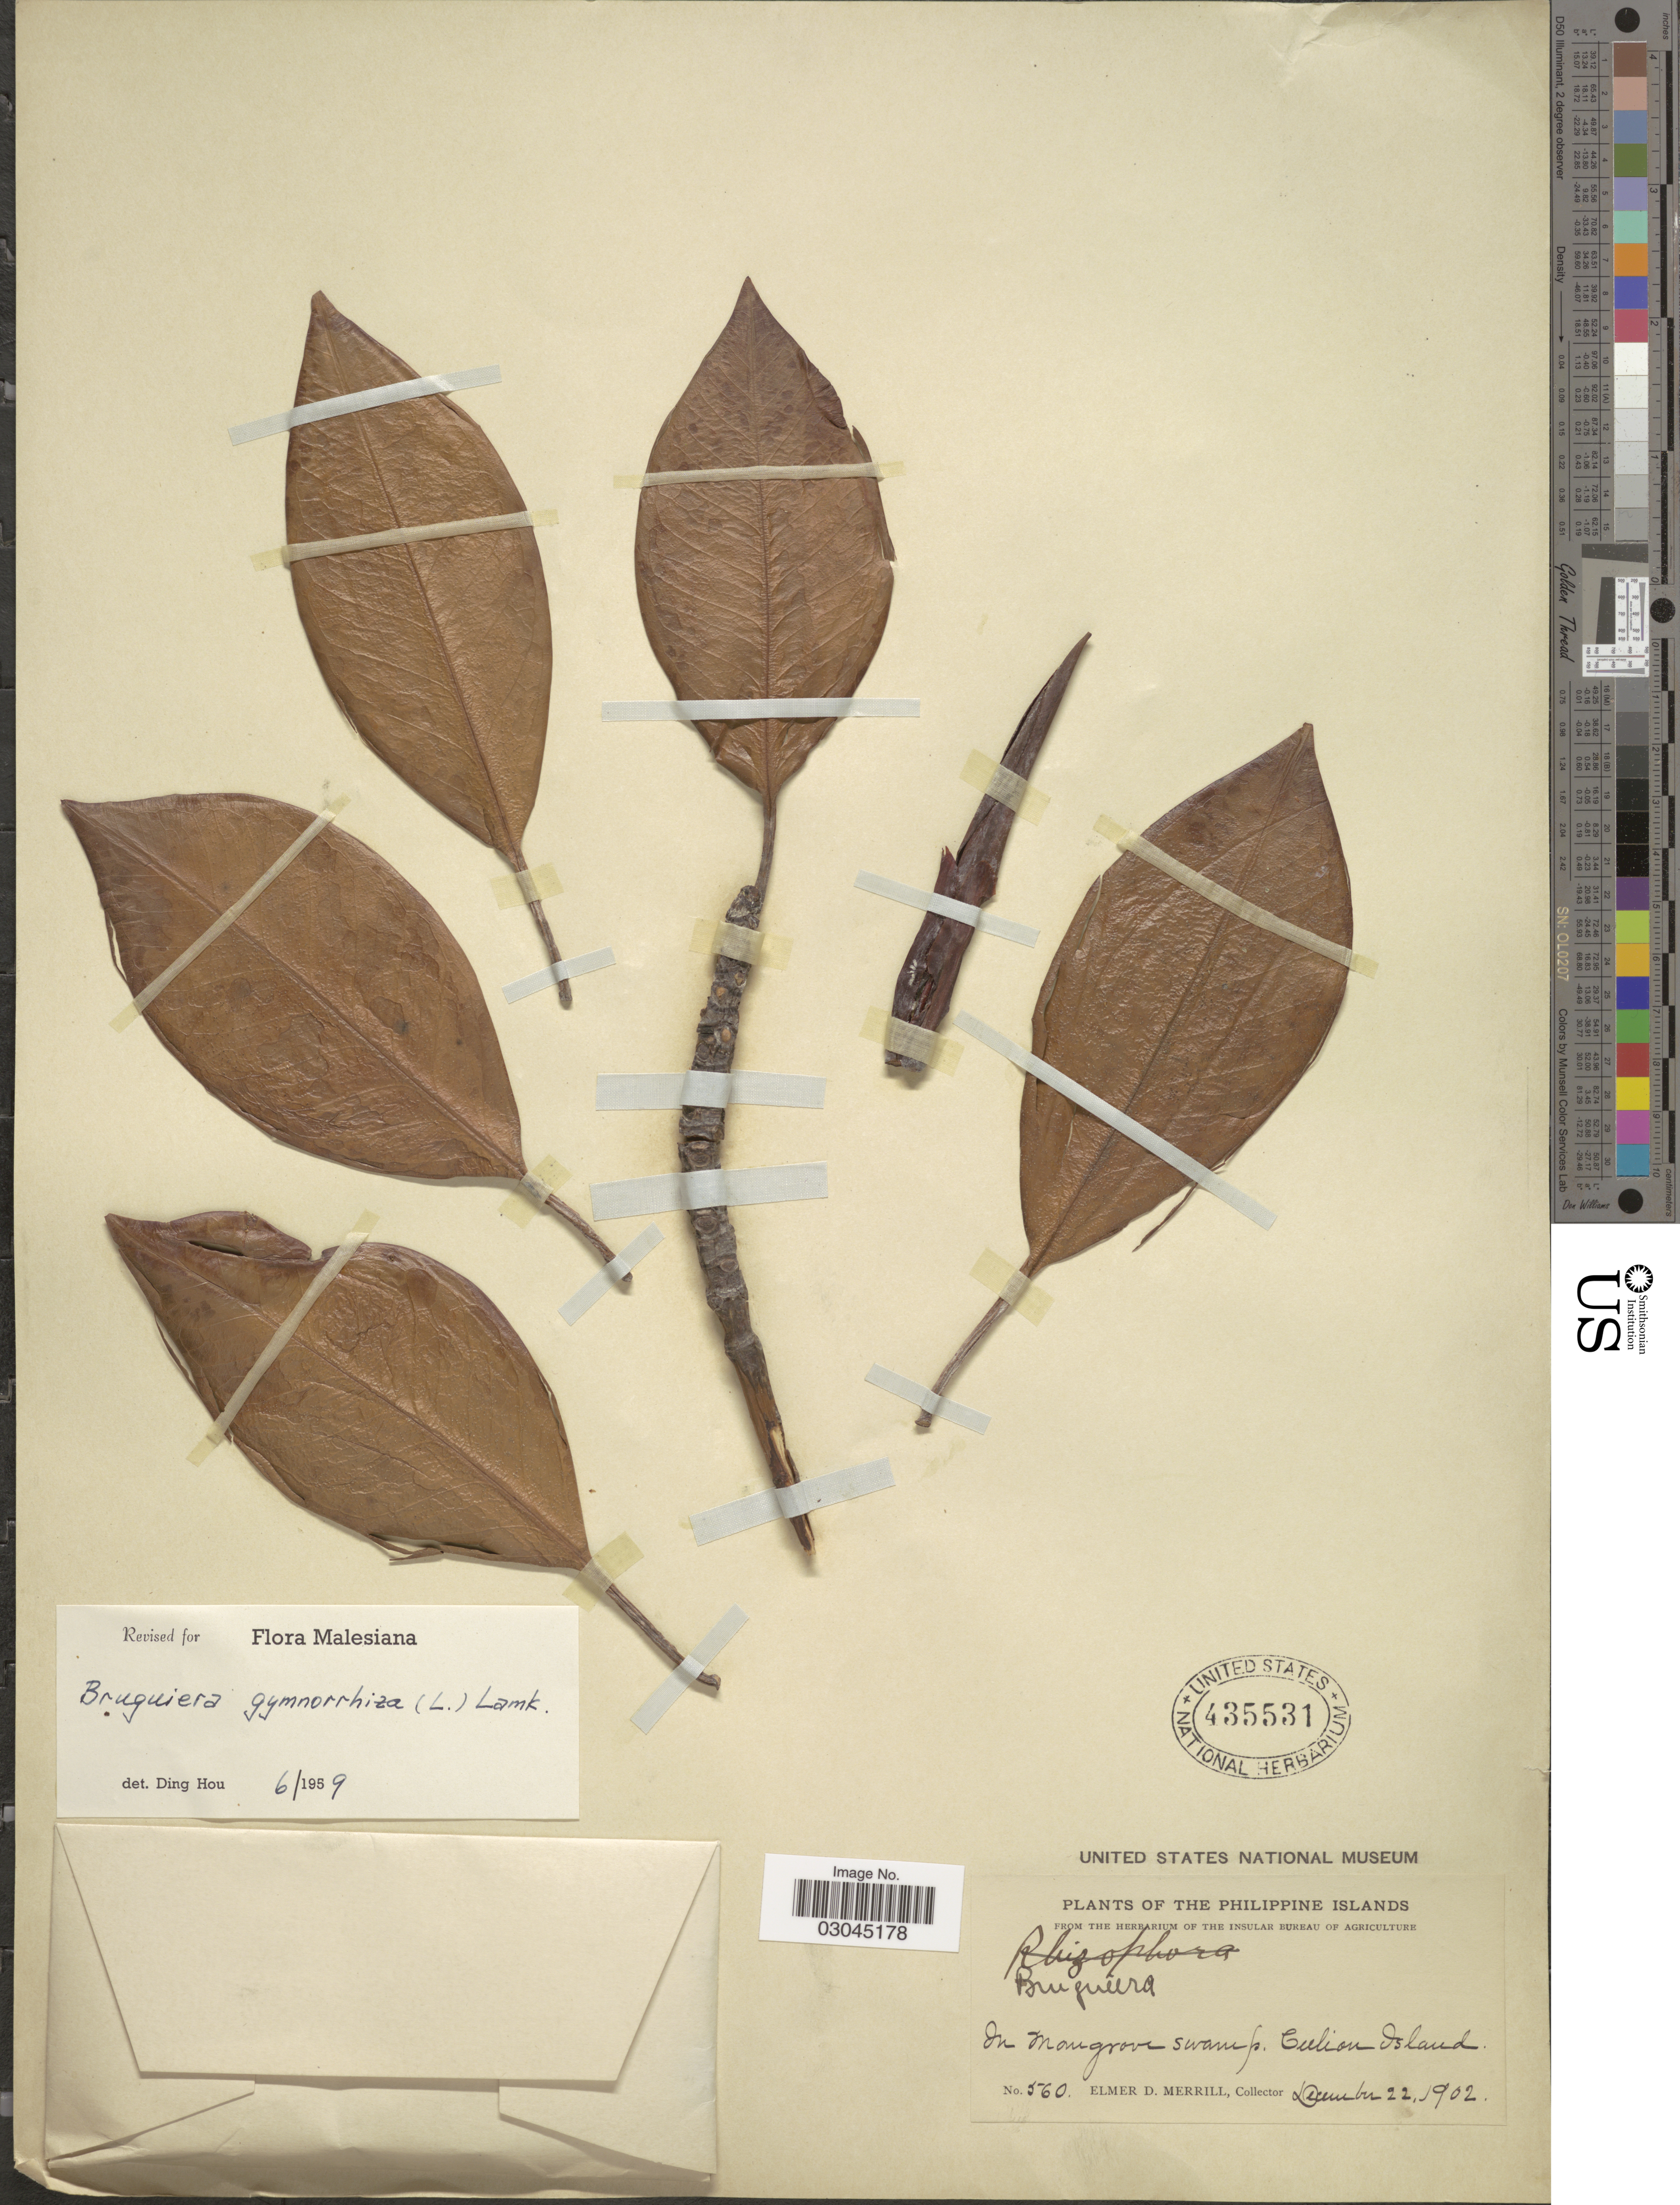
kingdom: Plantae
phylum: Tracheophyta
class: Magnoliopsida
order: Malpighiales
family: Rhizophoraceae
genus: Bruguiera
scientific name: Bruguiera gymnorhiza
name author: (L.) Savigny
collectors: E. D. Merrill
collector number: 560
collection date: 1902-12-22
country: Philippines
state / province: Mimaropa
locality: In mangrove swamp, Culion Island.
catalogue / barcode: US 435531